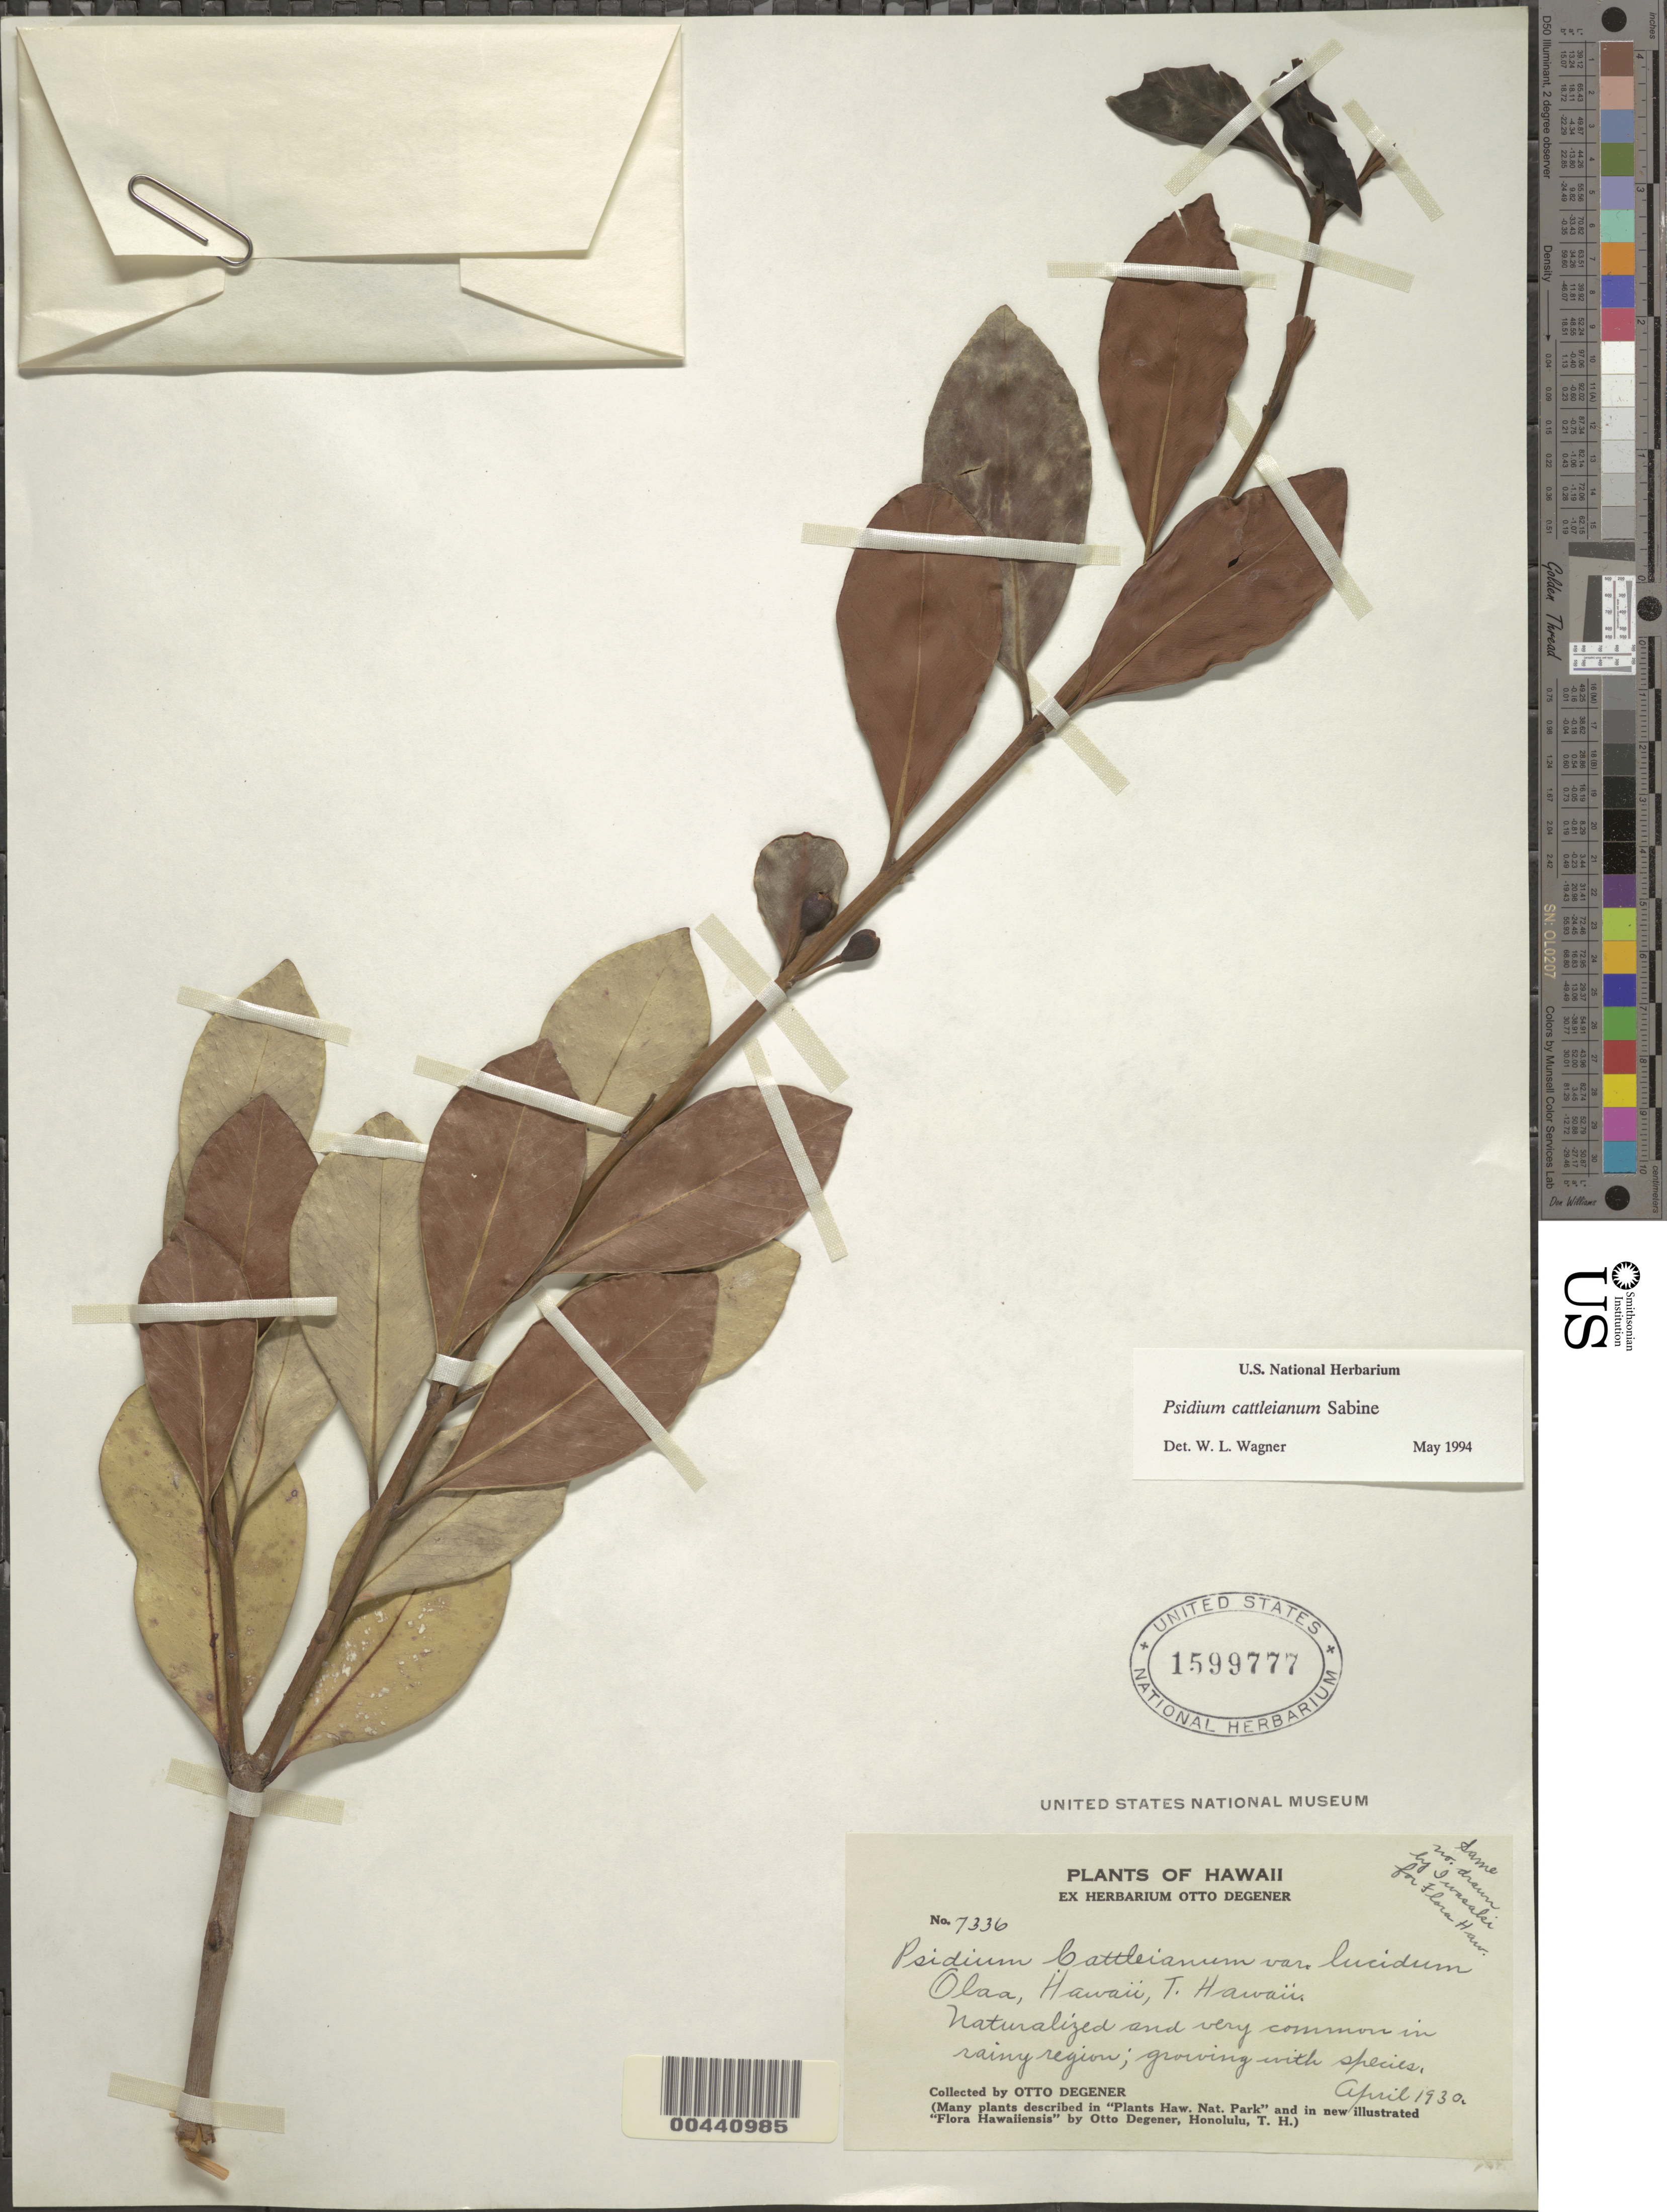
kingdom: Plantae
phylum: Tracheophyta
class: Magnoliopsida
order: Myrtales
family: Myrtaceae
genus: Psidium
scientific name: Psidium cattleyanum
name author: Sabine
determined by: Wagner, W. L., (BOT), Smithsonian Institution - National Museum of Natural History (UNITED STATES)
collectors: O. Degener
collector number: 7336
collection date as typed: Apr 1930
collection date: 1930-04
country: United States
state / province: Hawaii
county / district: Hawaii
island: Hawaii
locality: Olaa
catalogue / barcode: US 1599777